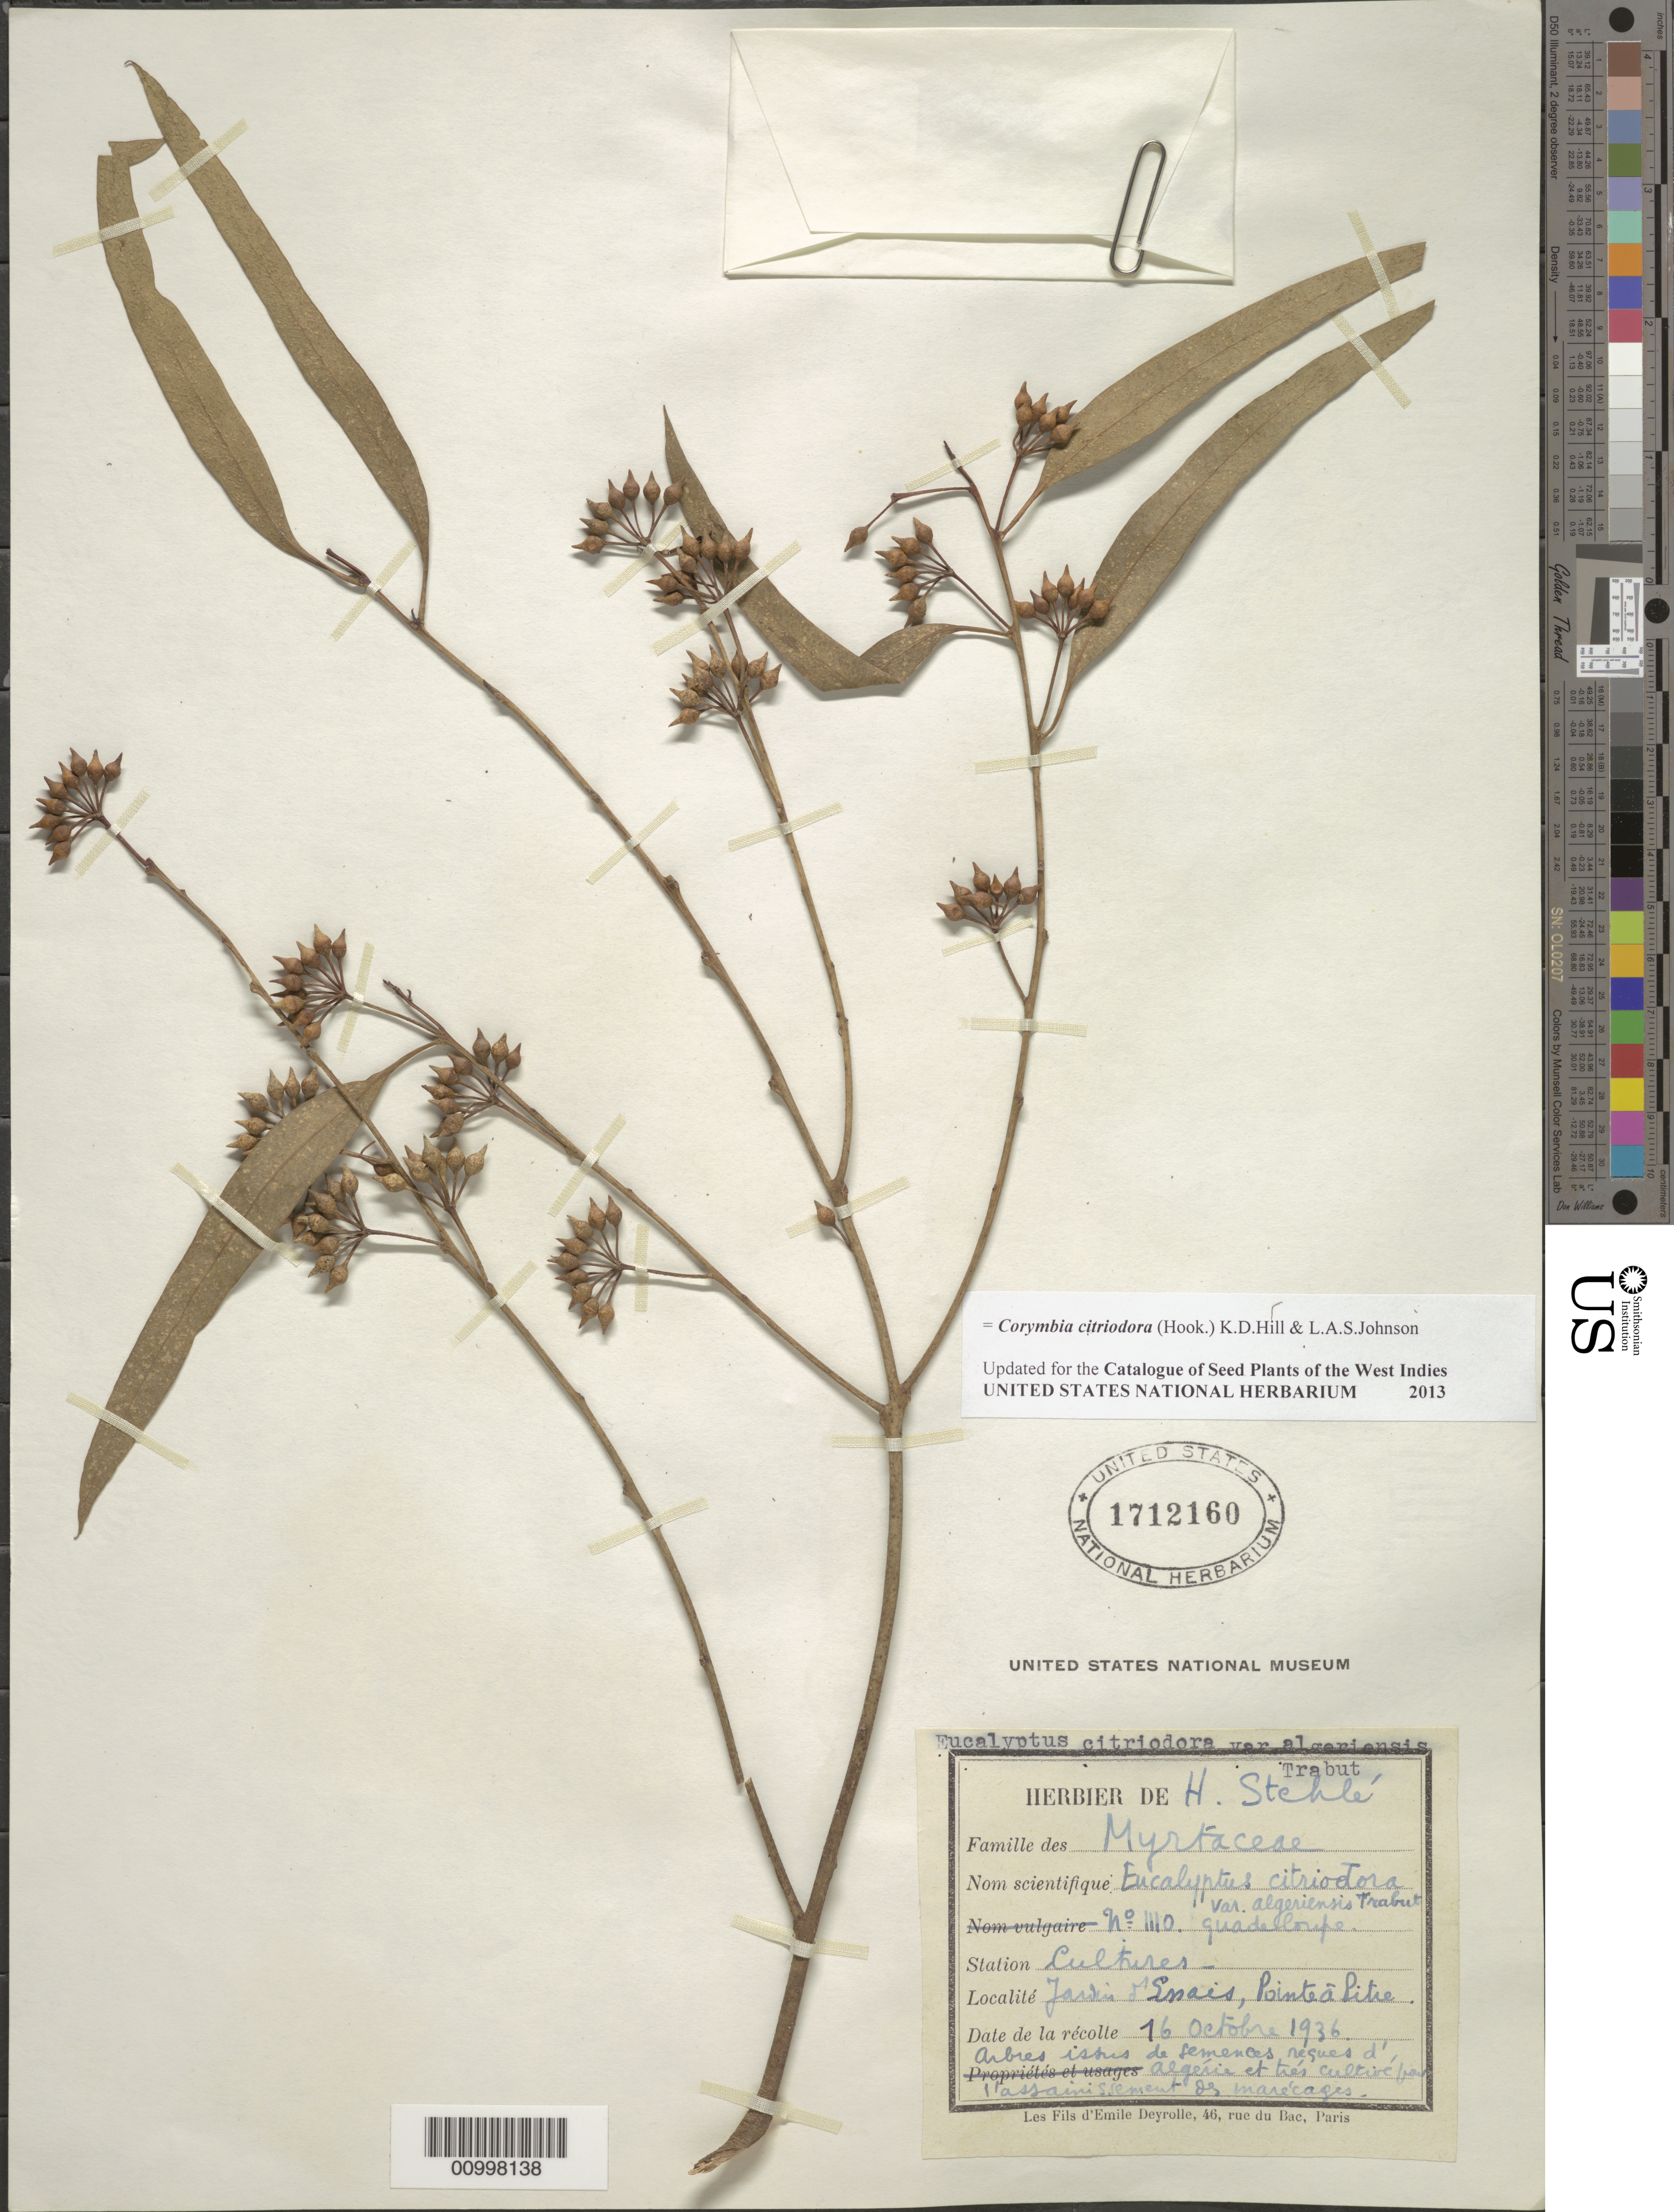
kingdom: Plantae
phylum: Tracheophyta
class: Magnoliopsida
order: Myrtales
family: Myrtaceae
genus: Corymbia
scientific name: Corymbia citriodora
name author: (Hook.) K.D. Hill & L.A.S. Johnson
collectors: H. Stehlé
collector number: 1110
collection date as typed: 16 Oct 1936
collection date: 1936-10-16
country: Guadeloupe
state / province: Grande-Terre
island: Grande Terre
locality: Jardin. Pointe-à-Pitre.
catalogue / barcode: US 1712160